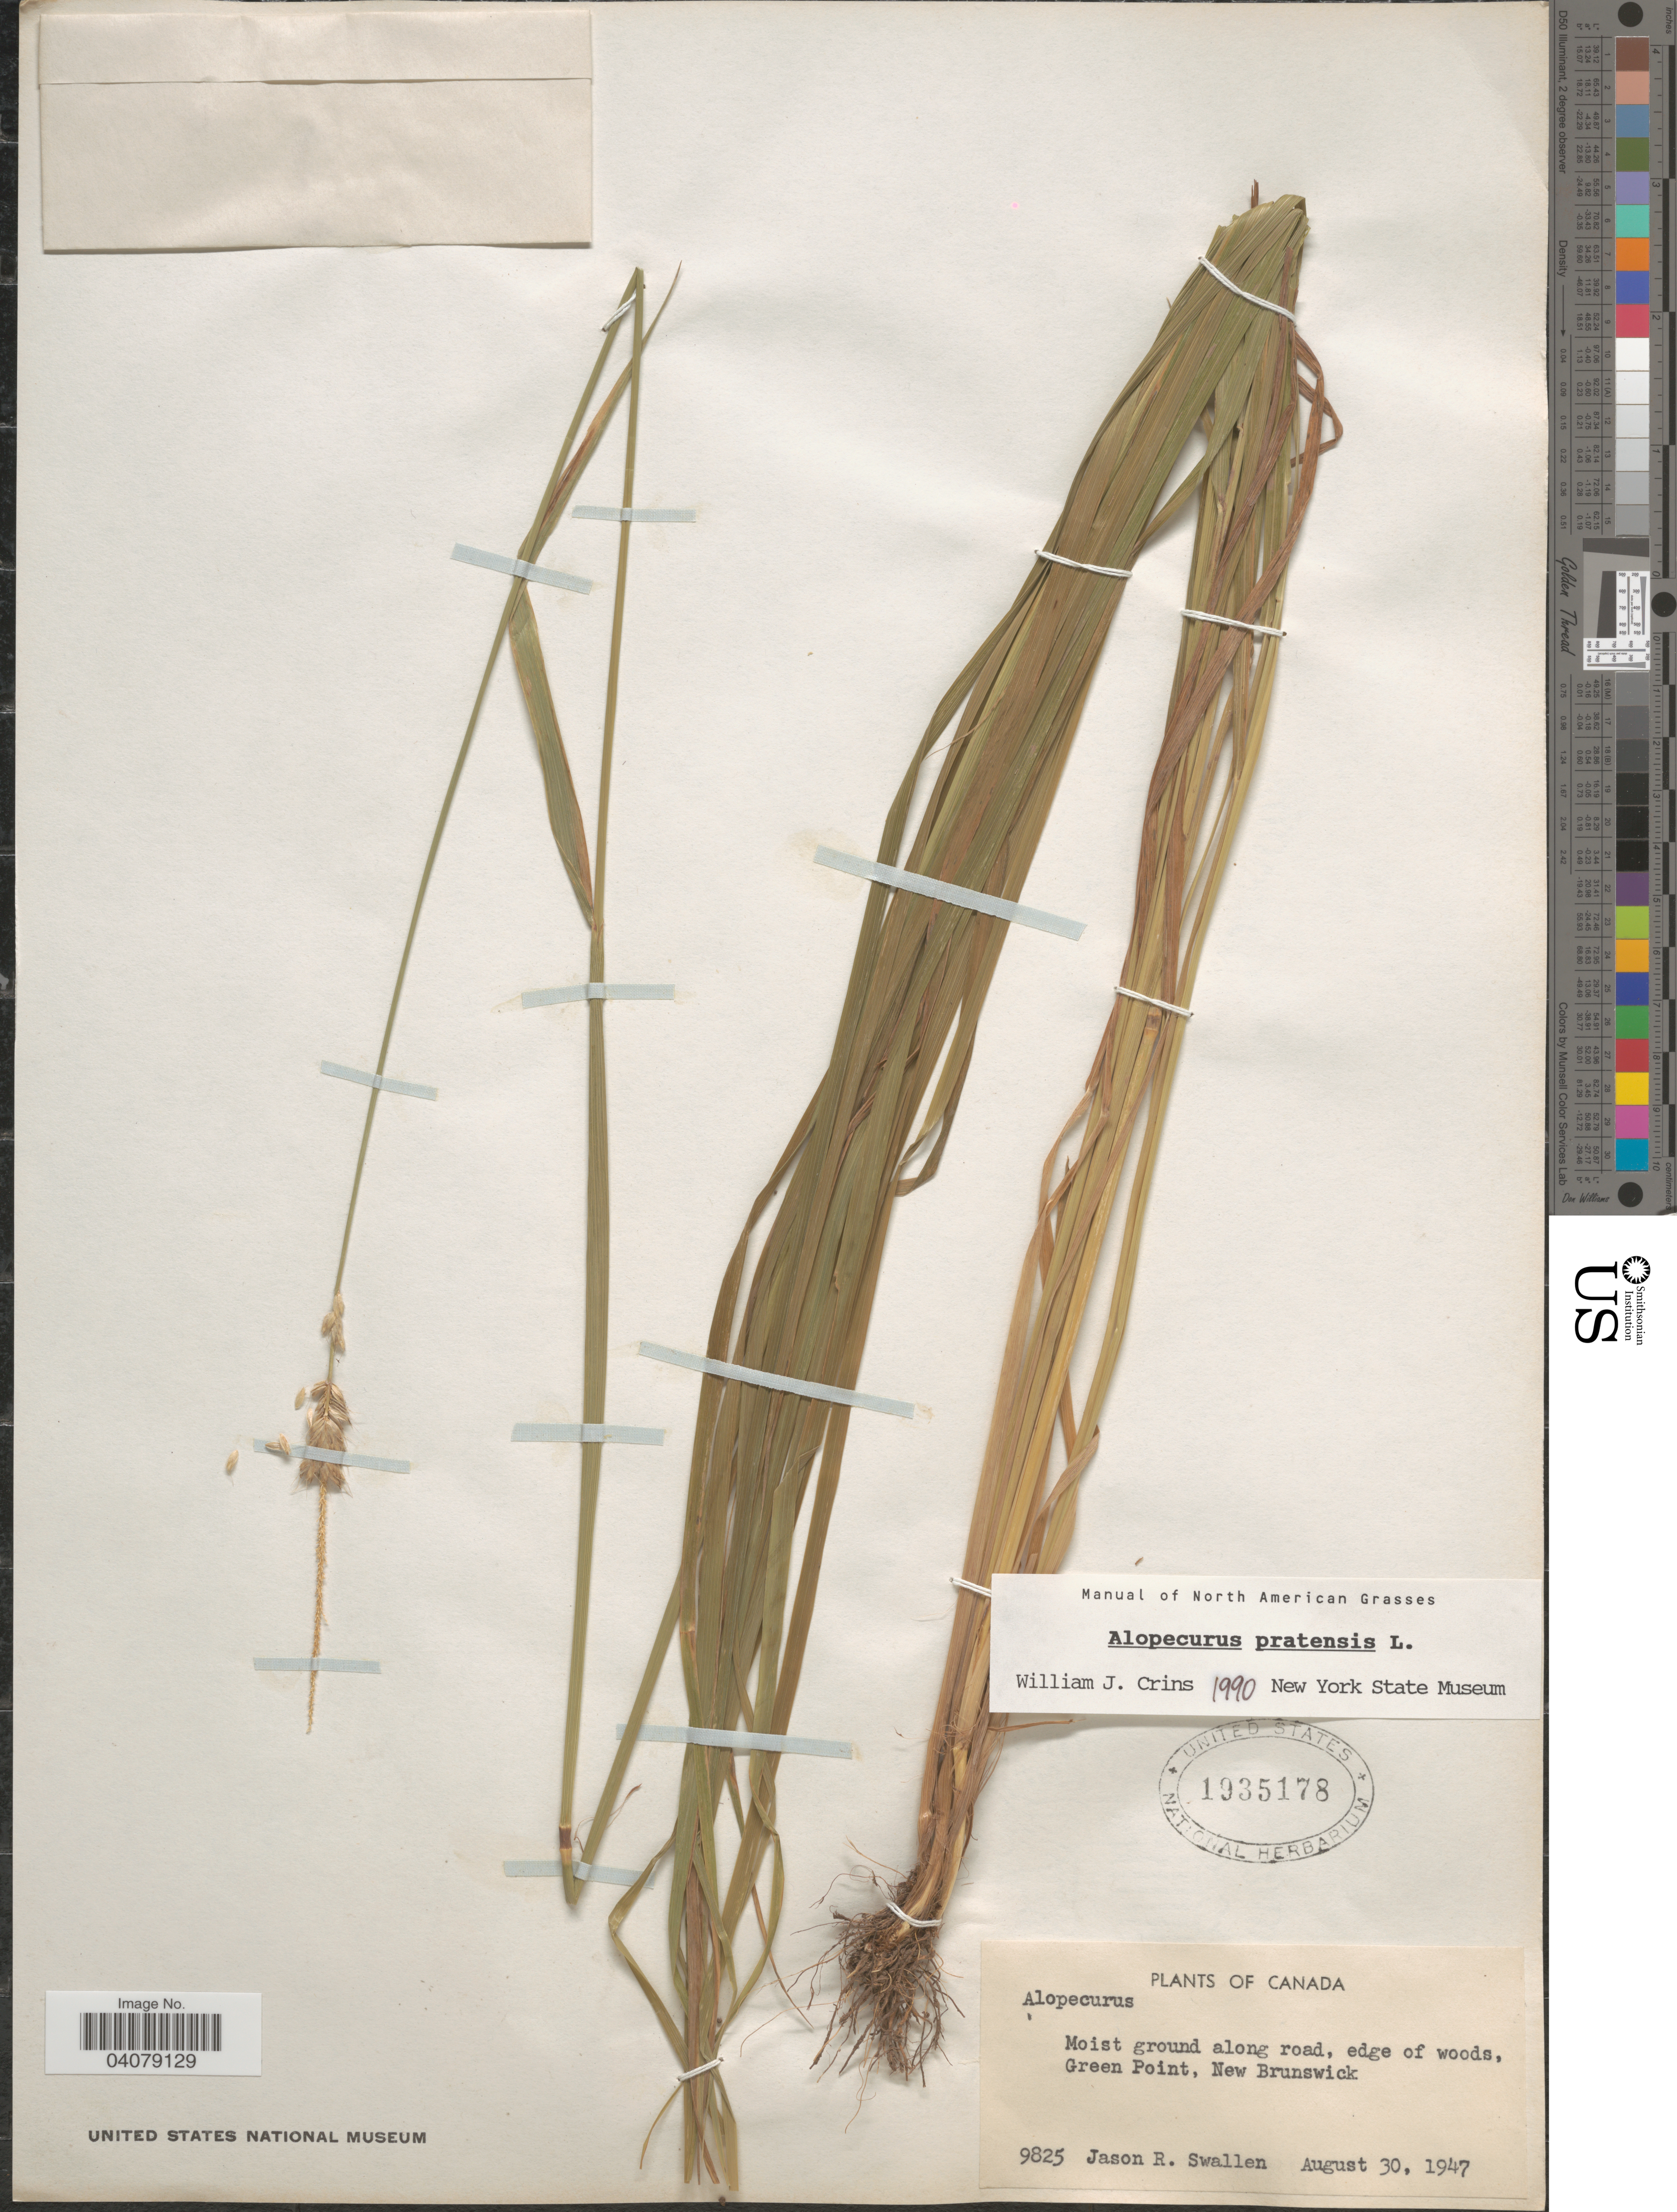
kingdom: Plantae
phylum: Tracheophyta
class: Liliopsida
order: Poales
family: Poaceae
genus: Alopecurus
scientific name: Alopecurus pratensis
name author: L.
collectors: J. R. Swallen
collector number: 9825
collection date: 1947-08-30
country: Canada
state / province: New Brunswick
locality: Moist ground along road, edge of woods, Green Point.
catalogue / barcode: US 1935178